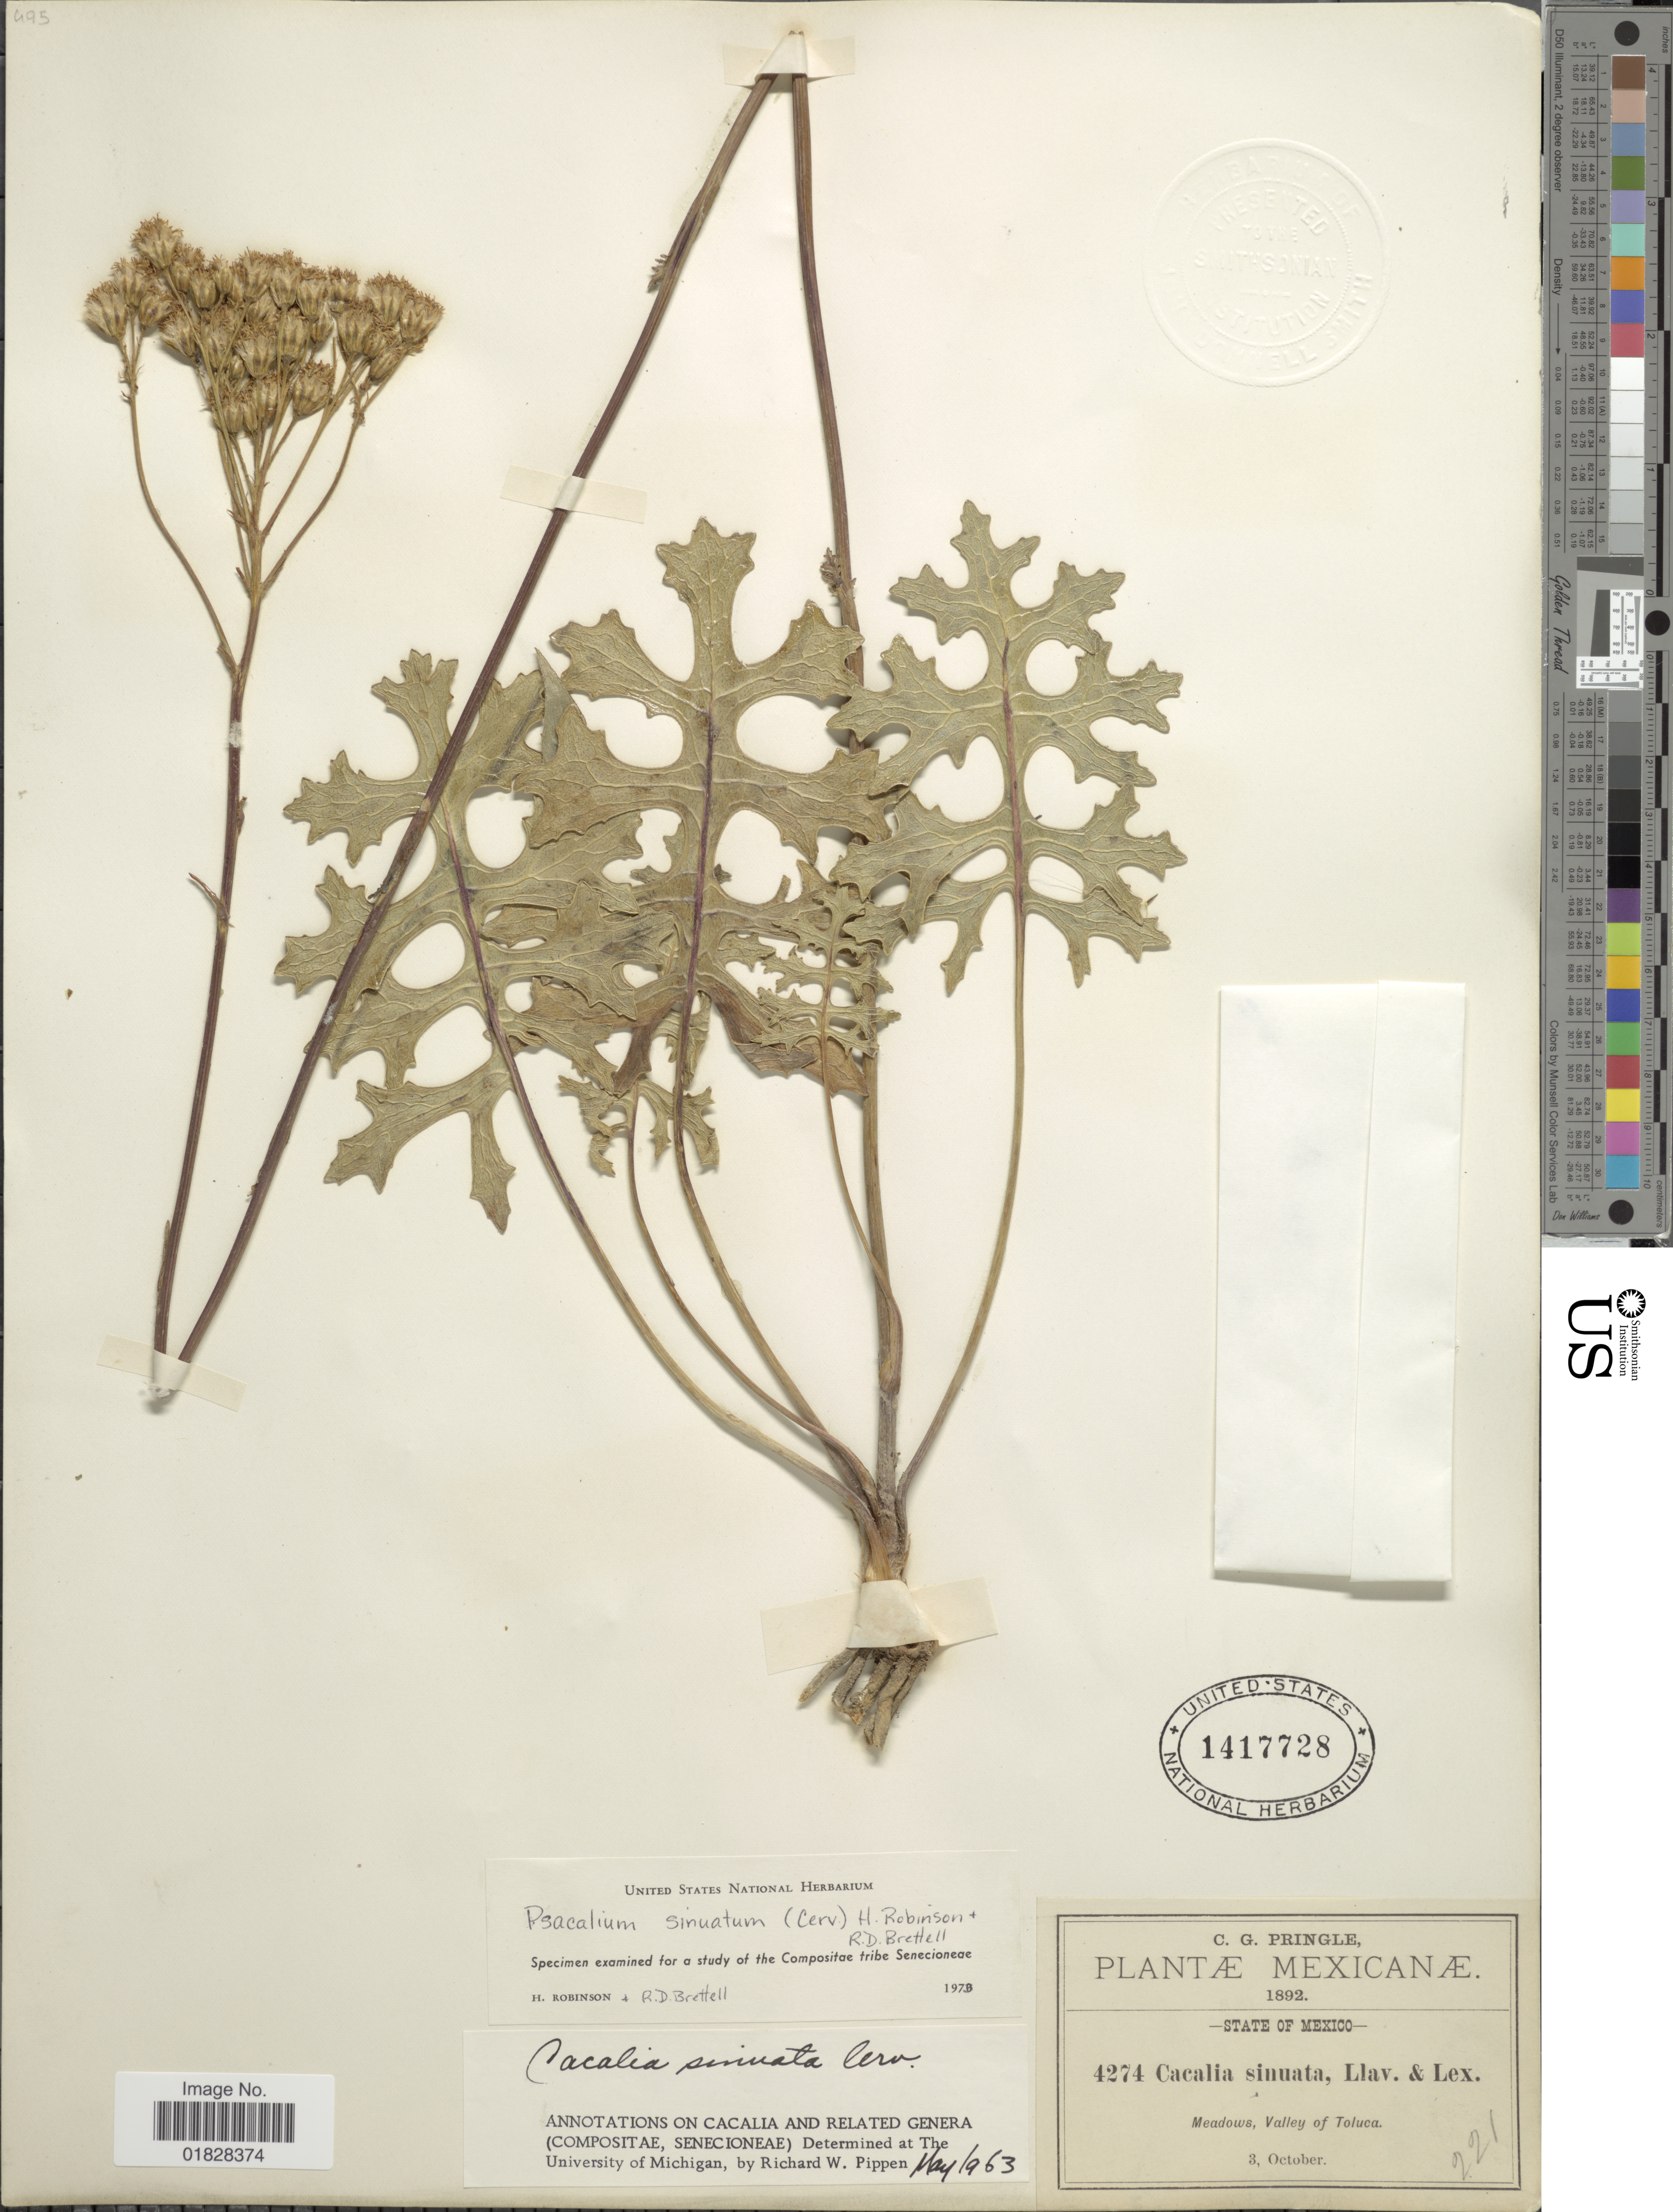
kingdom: Plantae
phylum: Tracheophyta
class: Magnoliopsida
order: Asterales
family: Asteraceae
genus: Psacalium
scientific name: Psacalium sinuatum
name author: (Cerv.) H. Rob. & Brettell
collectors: C. G. Pringle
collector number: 4274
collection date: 1892-10-03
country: Mexico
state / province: México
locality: State of Mexico. Meadows, Valley of Toluca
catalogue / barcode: US 1417728